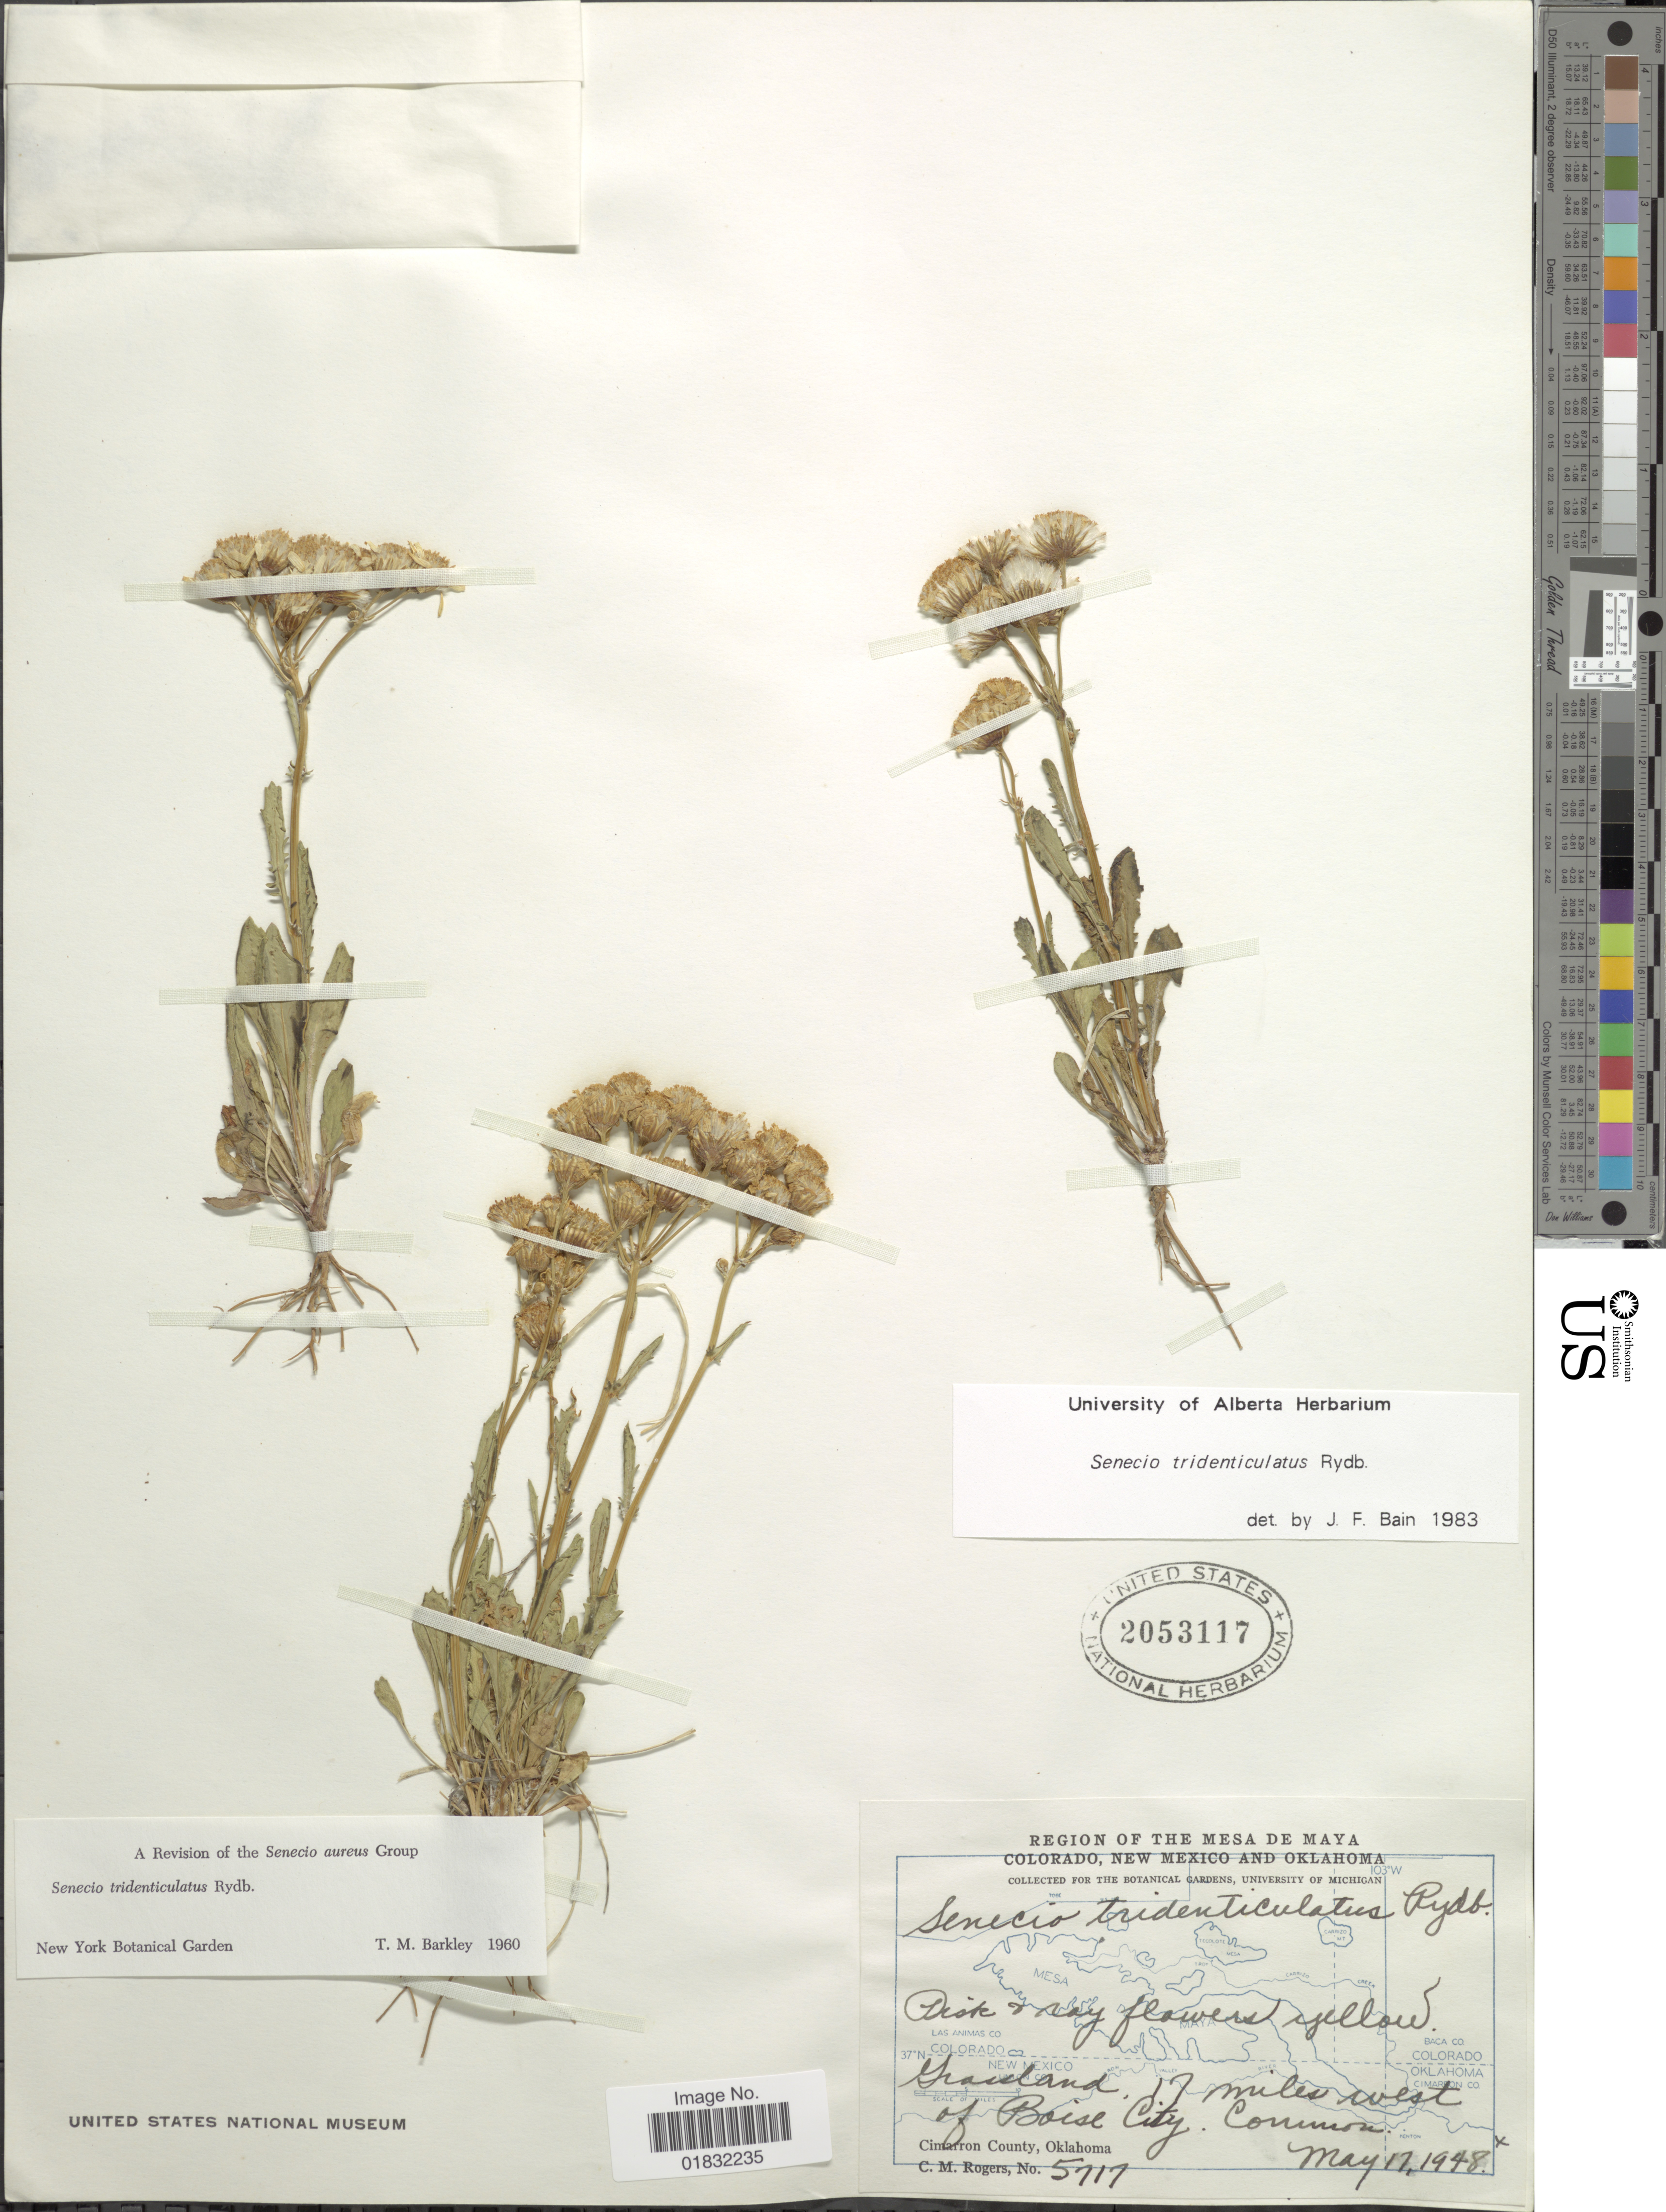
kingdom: Plantae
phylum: Tracheophyta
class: Magnoliopsida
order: Asterales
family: Asteraceae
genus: Packera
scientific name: Packera tridenticulata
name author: (Rydb.) W.A. Weber & Á. Löve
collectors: C. M. Rogers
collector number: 5717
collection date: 1948-05-17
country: United States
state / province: Oklahoma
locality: Region of the Mesa de Maya Colorado, New Mexico and Oklahoma, Grassland, 17 miles west of Boise City, Cimarron County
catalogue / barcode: US 2053117